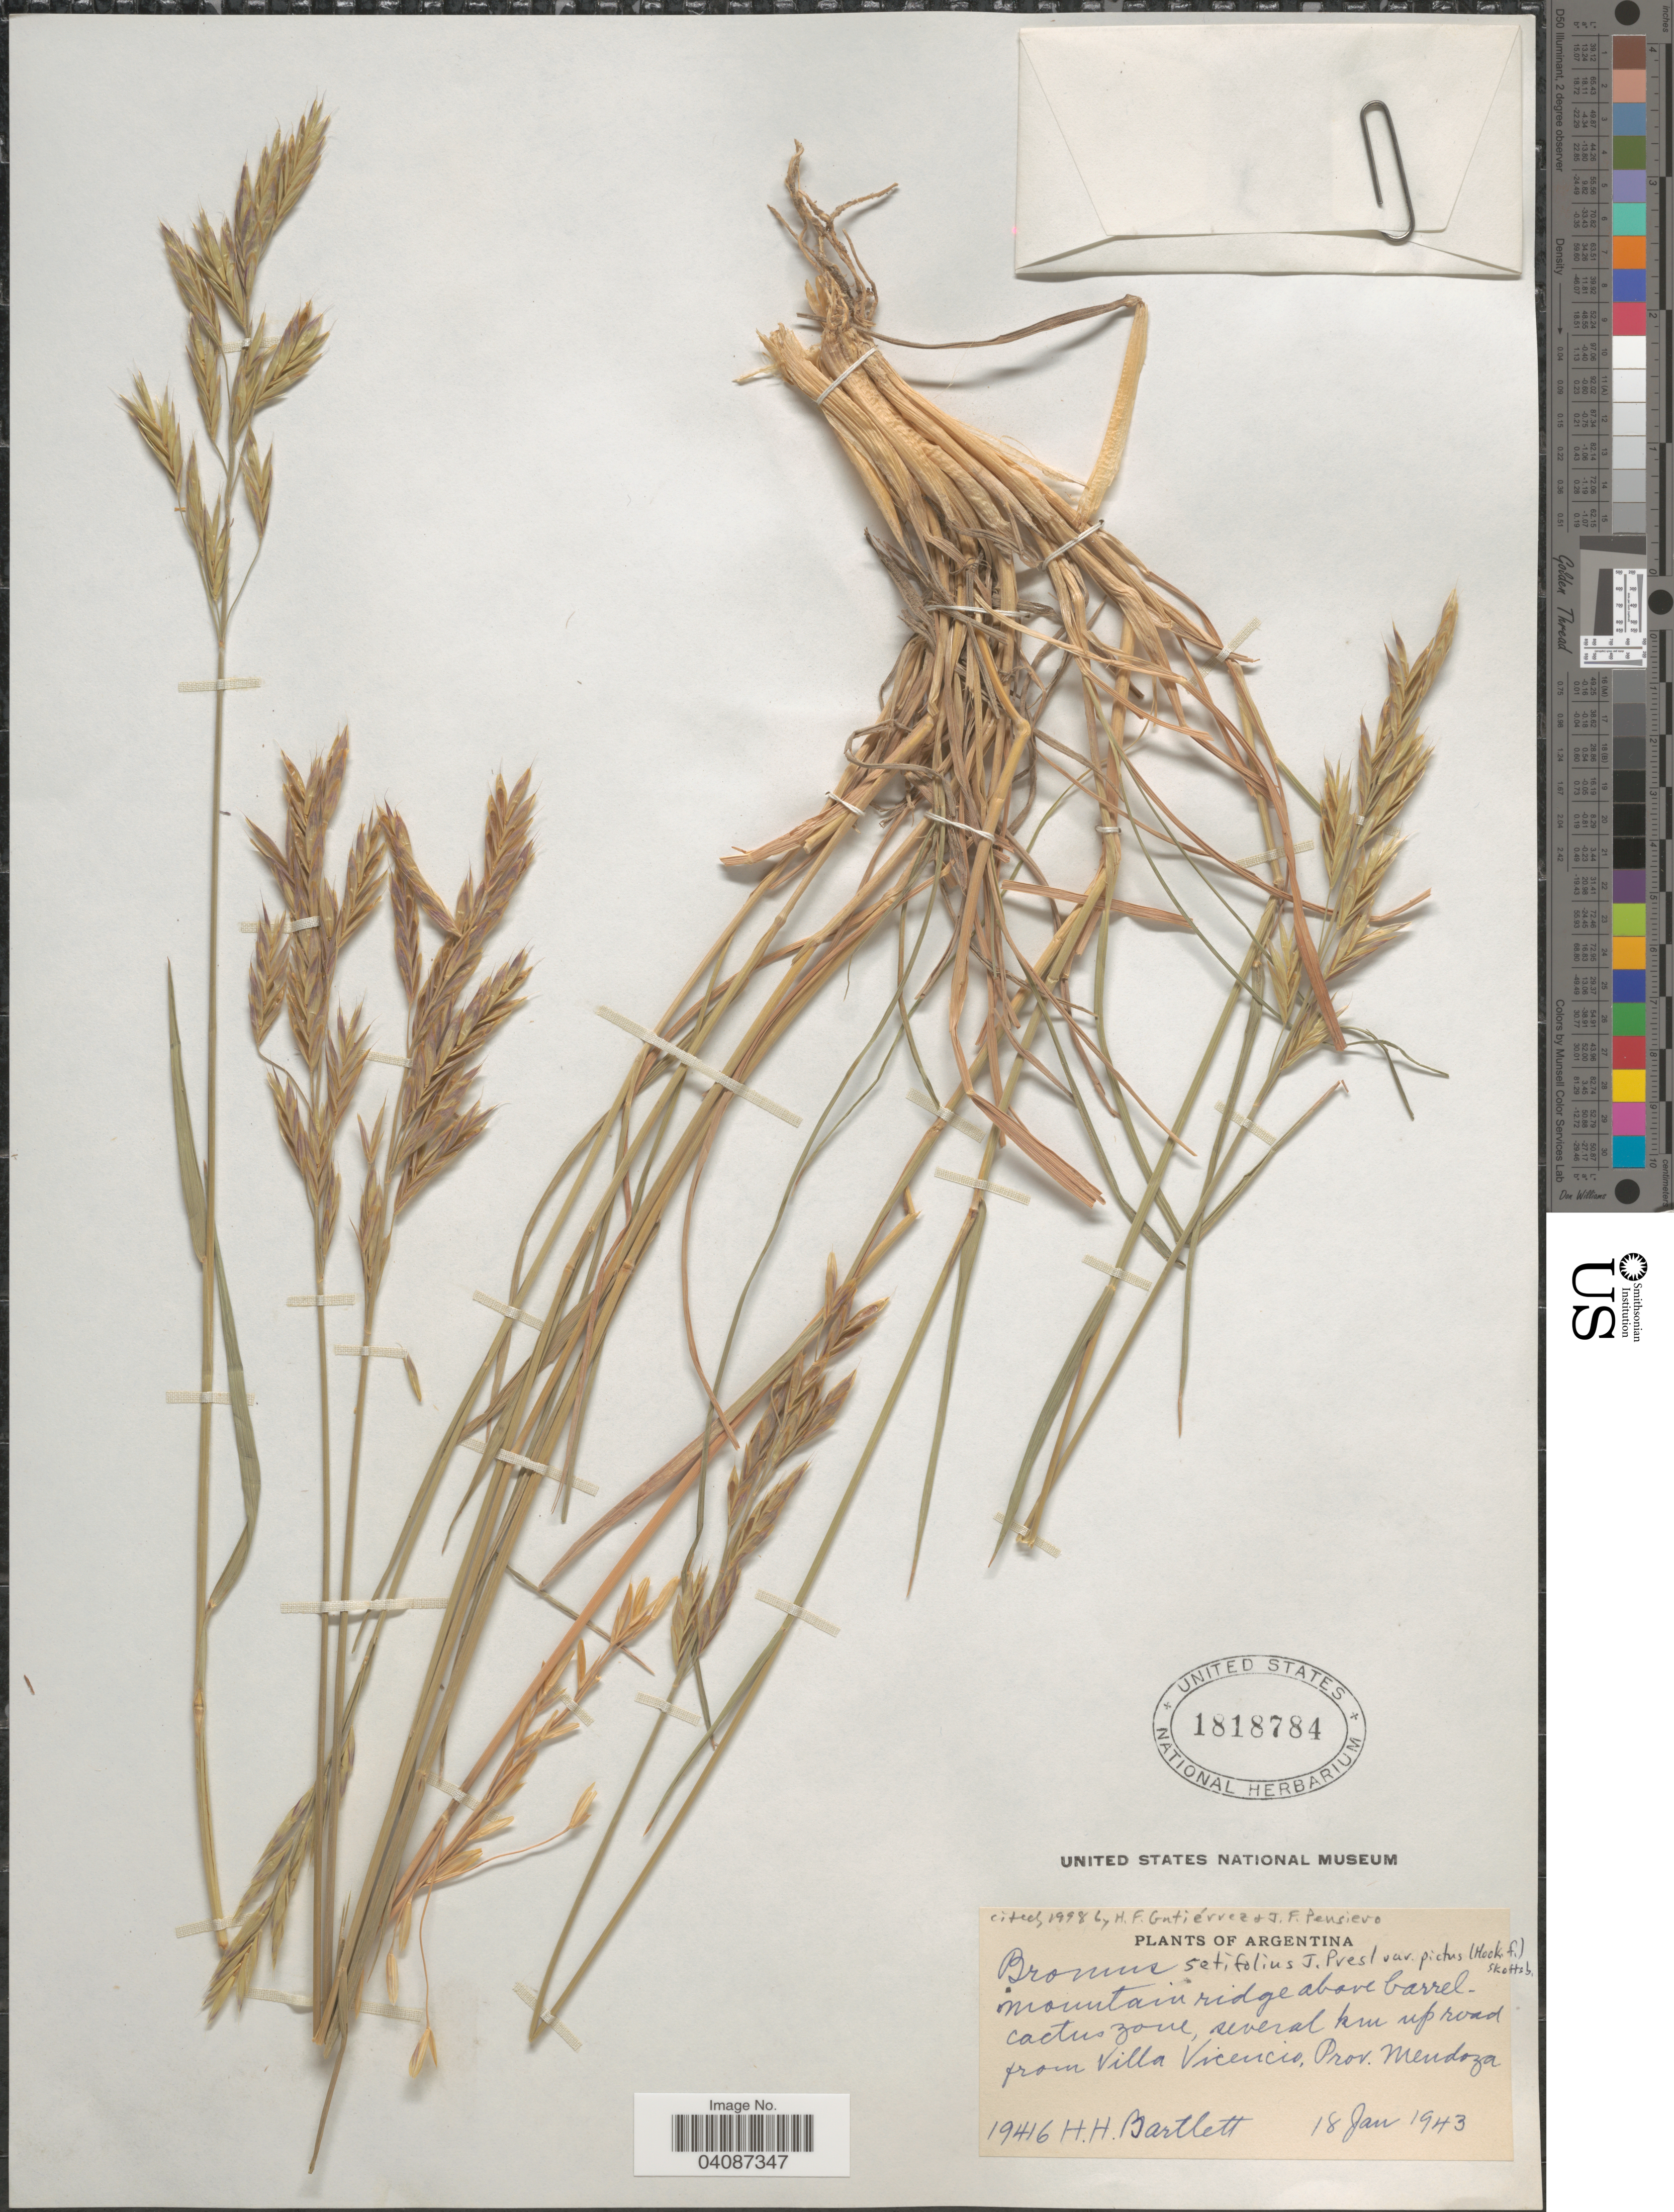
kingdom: Plantae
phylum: Tracheophyta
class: Liliopsida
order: Poales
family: Poaceae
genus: Bromus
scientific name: Bromus setifolius var. pictus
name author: (Hook. f.) Skottsb.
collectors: H. H. Bartlett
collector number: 19416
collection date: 1943-01-18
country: Argentina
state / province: Mendoza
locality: Mountain ridge above barrelcactus zone, several km up road from Villa Vicencio.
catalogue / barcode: US 1818784